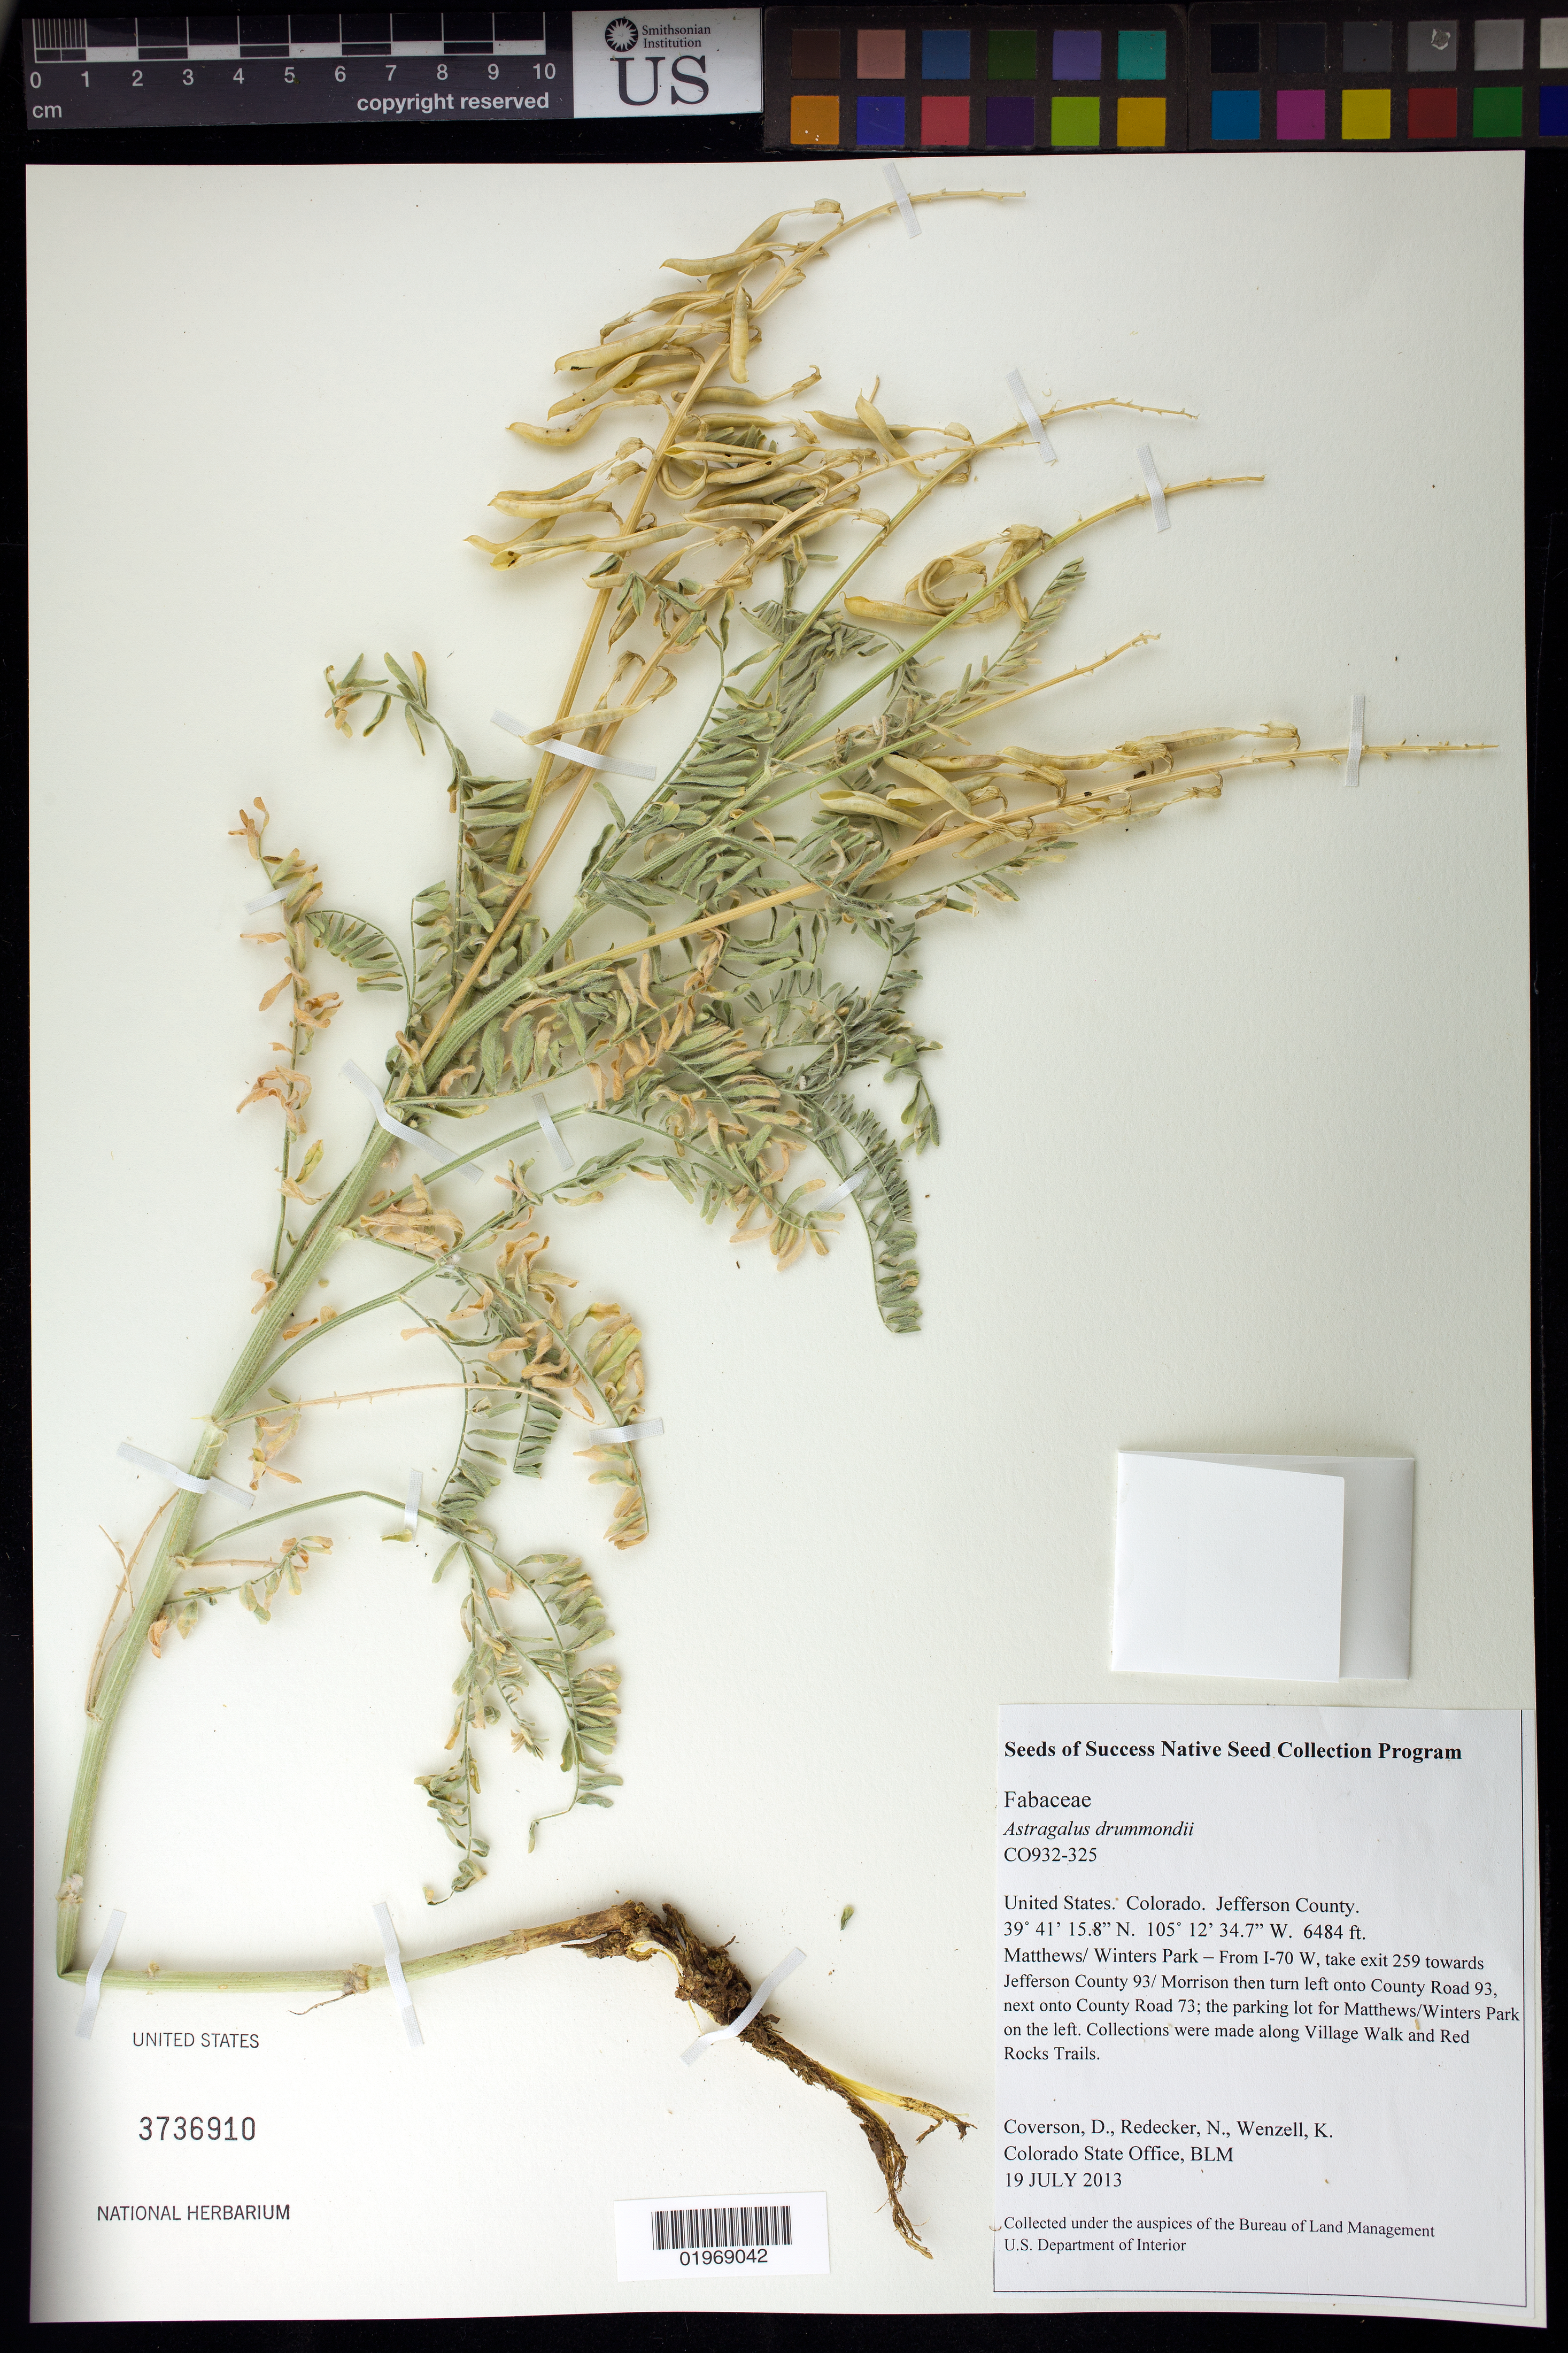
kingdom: Plantae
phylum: Tracheophyta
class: Magnoliopsida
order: Fabales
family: Fabaceae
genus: Astragalus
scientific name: Astragalus drummondii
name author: Hook.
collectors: D. Coverson, N. Redecker & K. Wenzell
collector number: CO932-325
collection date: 2013-07-19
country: United States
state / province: Colorado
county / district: Jefferson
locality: Matthews/ Winters Park, along Village Walk and Red Rocks Trail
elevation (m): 1976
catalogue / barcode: US 3736910